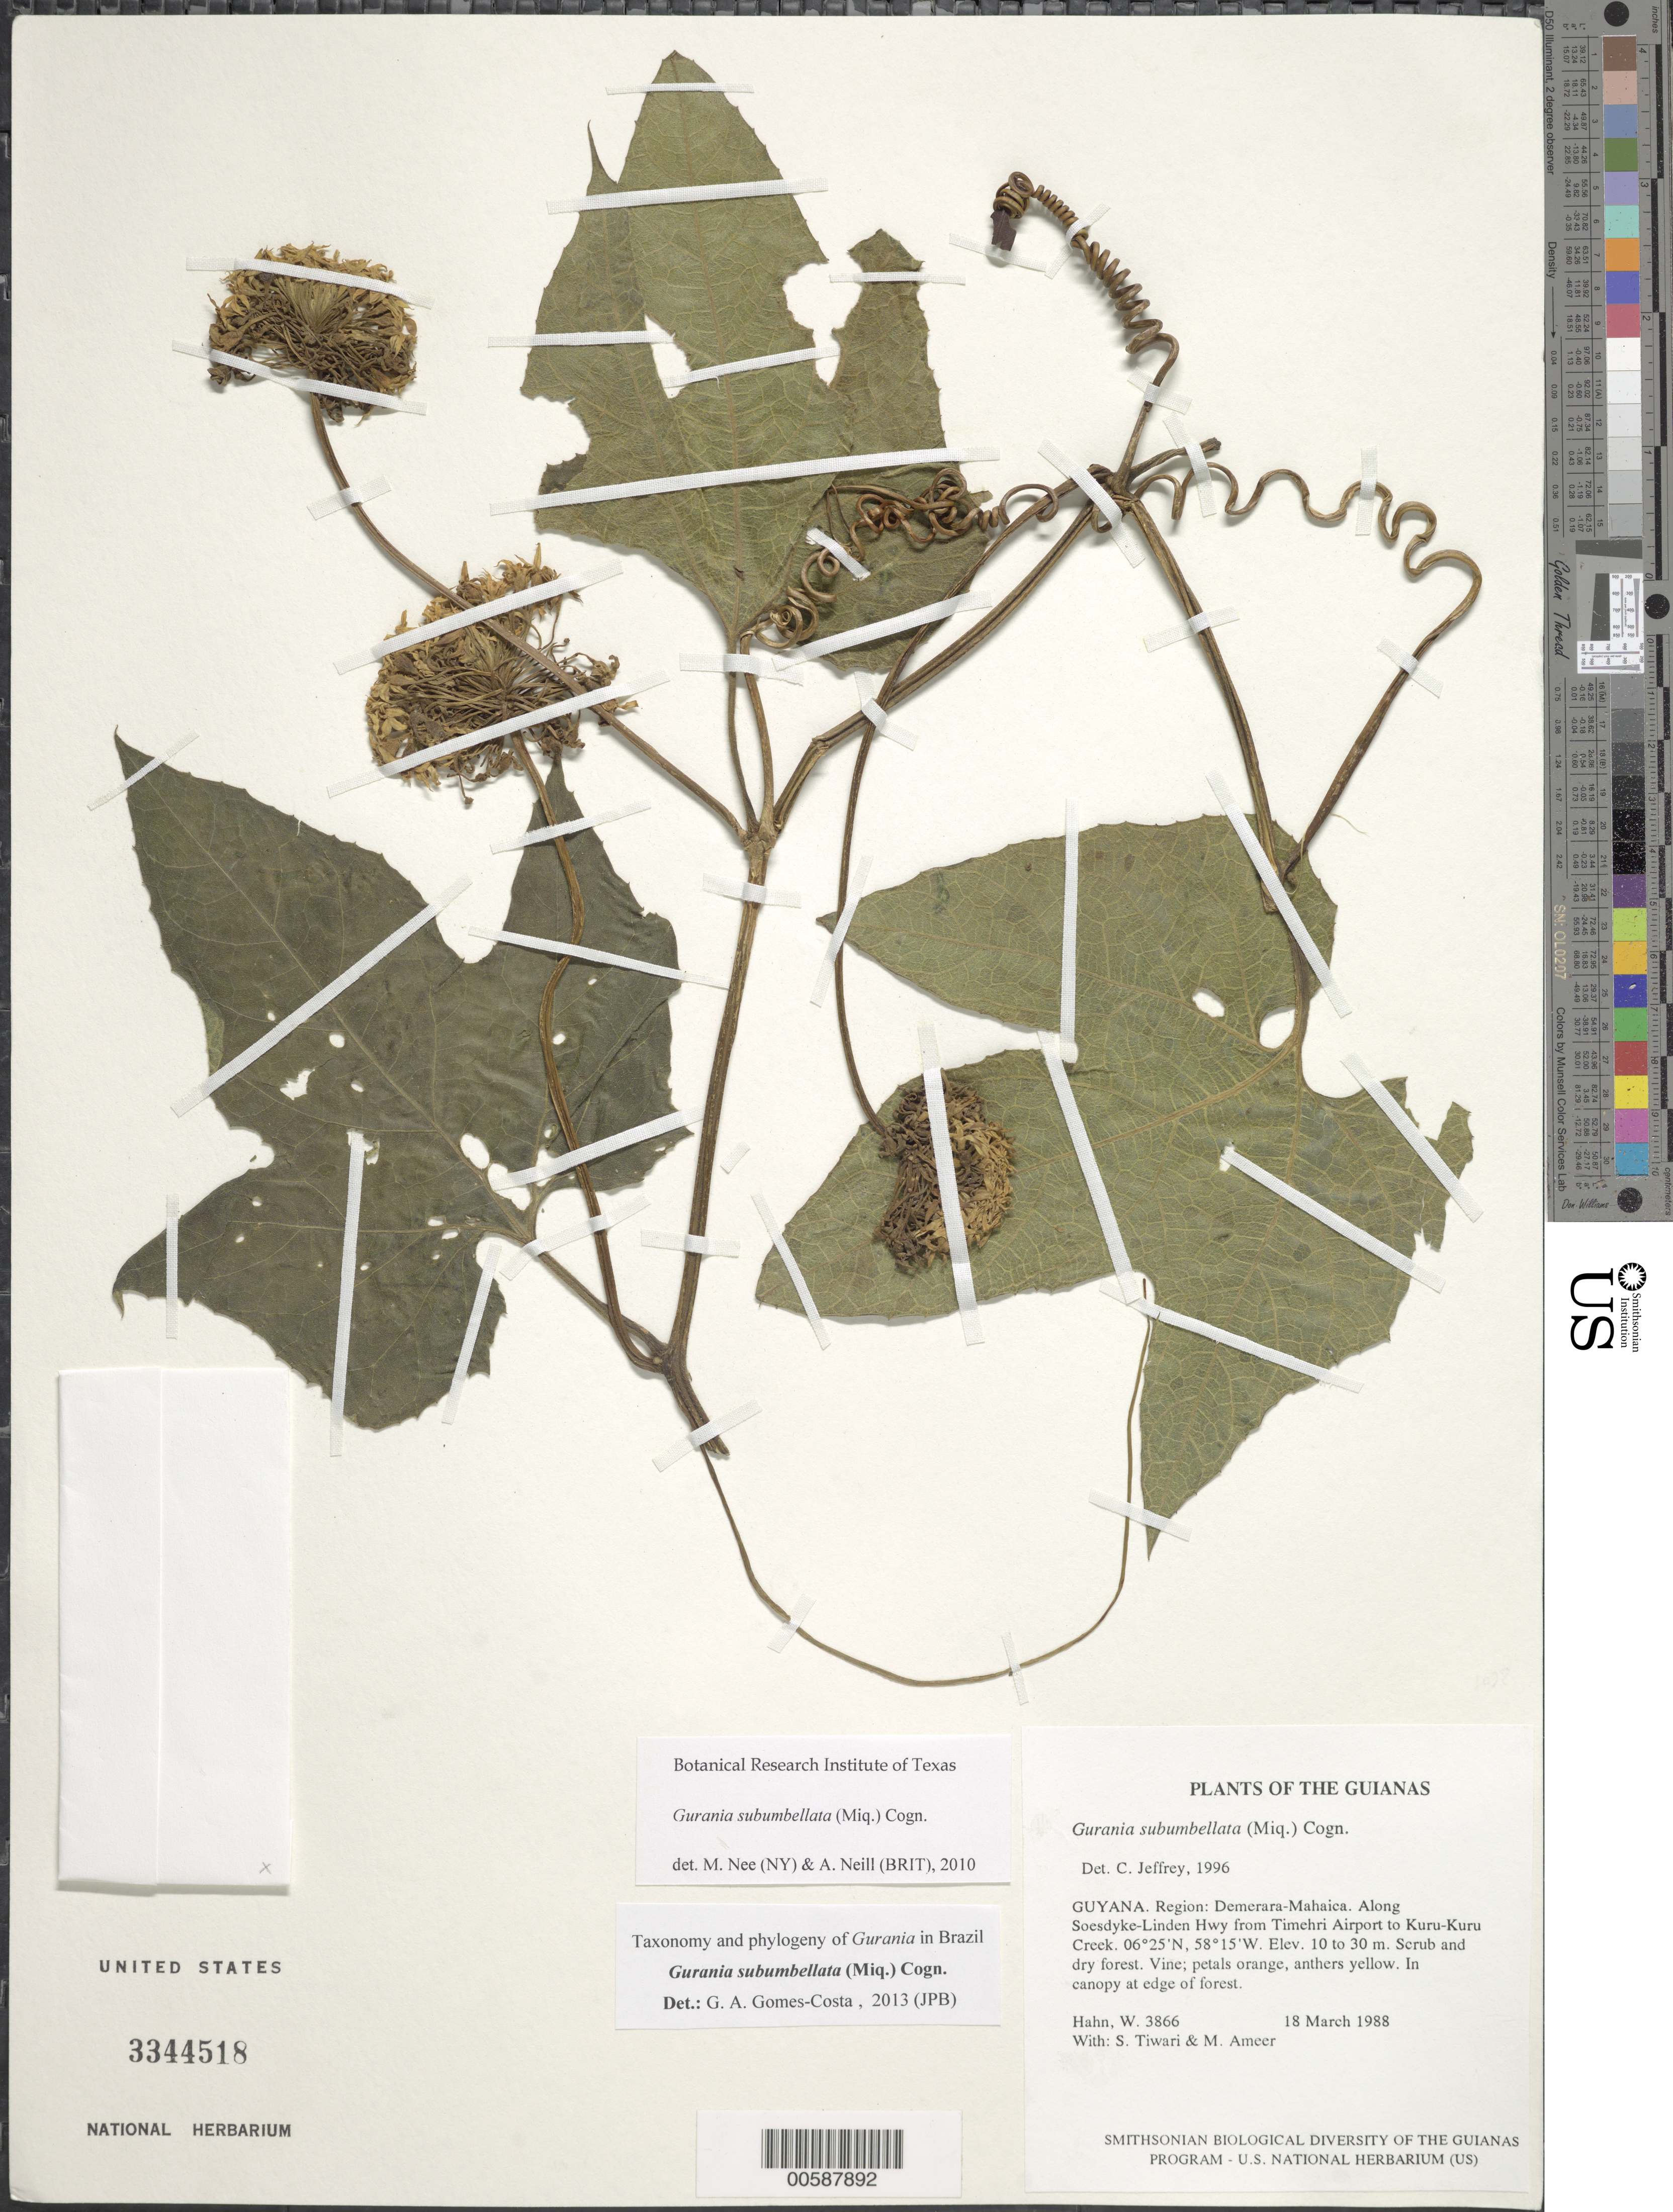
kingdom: Plantae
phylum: Tracheophyta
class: Magnoliopsida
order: Cucurbitales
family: Cucurbitaceae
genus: Gurania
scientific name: Gurania subumbellata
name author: (Miq.) Cogn.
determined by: Gomes-Costa, G. A.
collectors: W. Hahn, S. Tiwari & M. Ameer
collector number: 3866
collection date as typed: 18 March 1988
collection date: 1988-03-18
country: Guyana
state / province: Demerara-Mahaica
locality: Along Soesdyke-Linden Hwy from Timehri Airport to Kuru-Kuru Creek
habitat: Scrub and dry forest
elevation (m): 10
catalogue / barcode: US 3344518